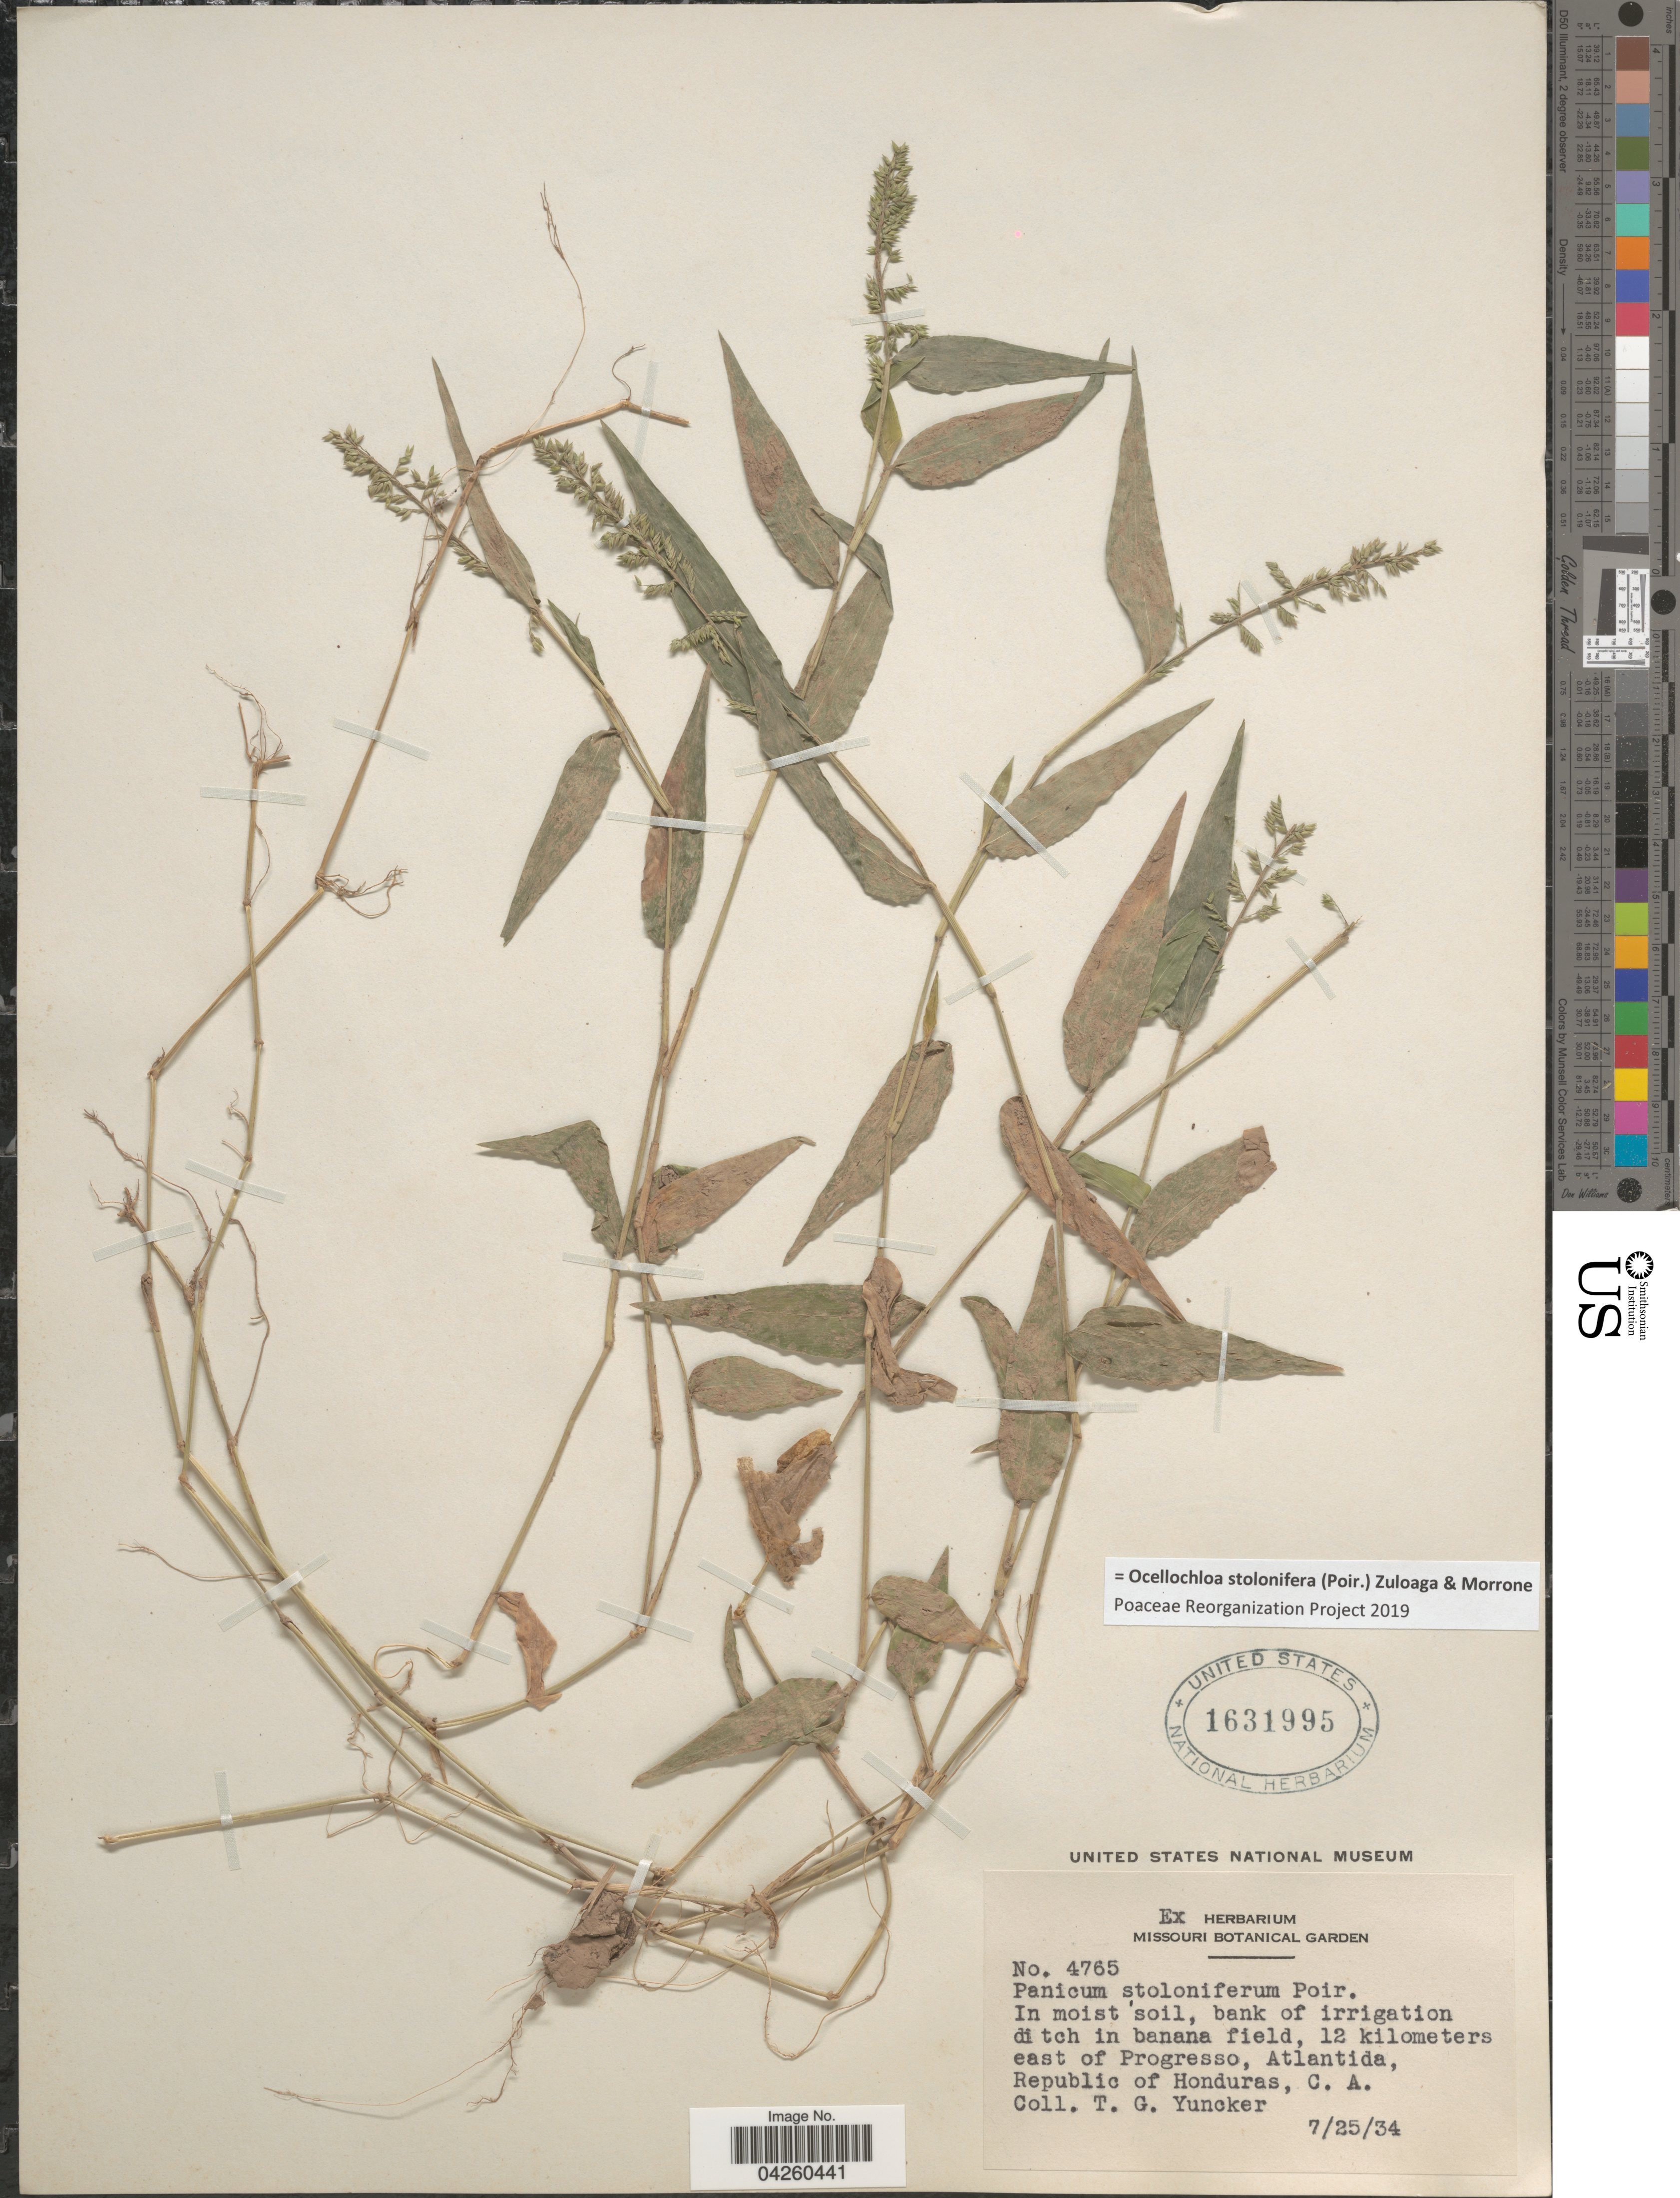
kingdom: Plantae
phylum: Tracheophyta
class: Liliopsida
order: Poales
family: Poaceae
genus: Ocellochloa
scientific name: Ocellochloa stolonifera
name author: (Poir.) Zuloaga & Morrone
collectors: T. G. Yuncker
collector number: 4765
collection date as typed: Transcribed d/m/y: 25/7/34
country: Honduras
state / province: Atlantida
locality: In moist soil, bank of irrigation ditch in banana field, 12 kilometers east of Progresso, Atlantida.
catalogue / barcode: US 1631995